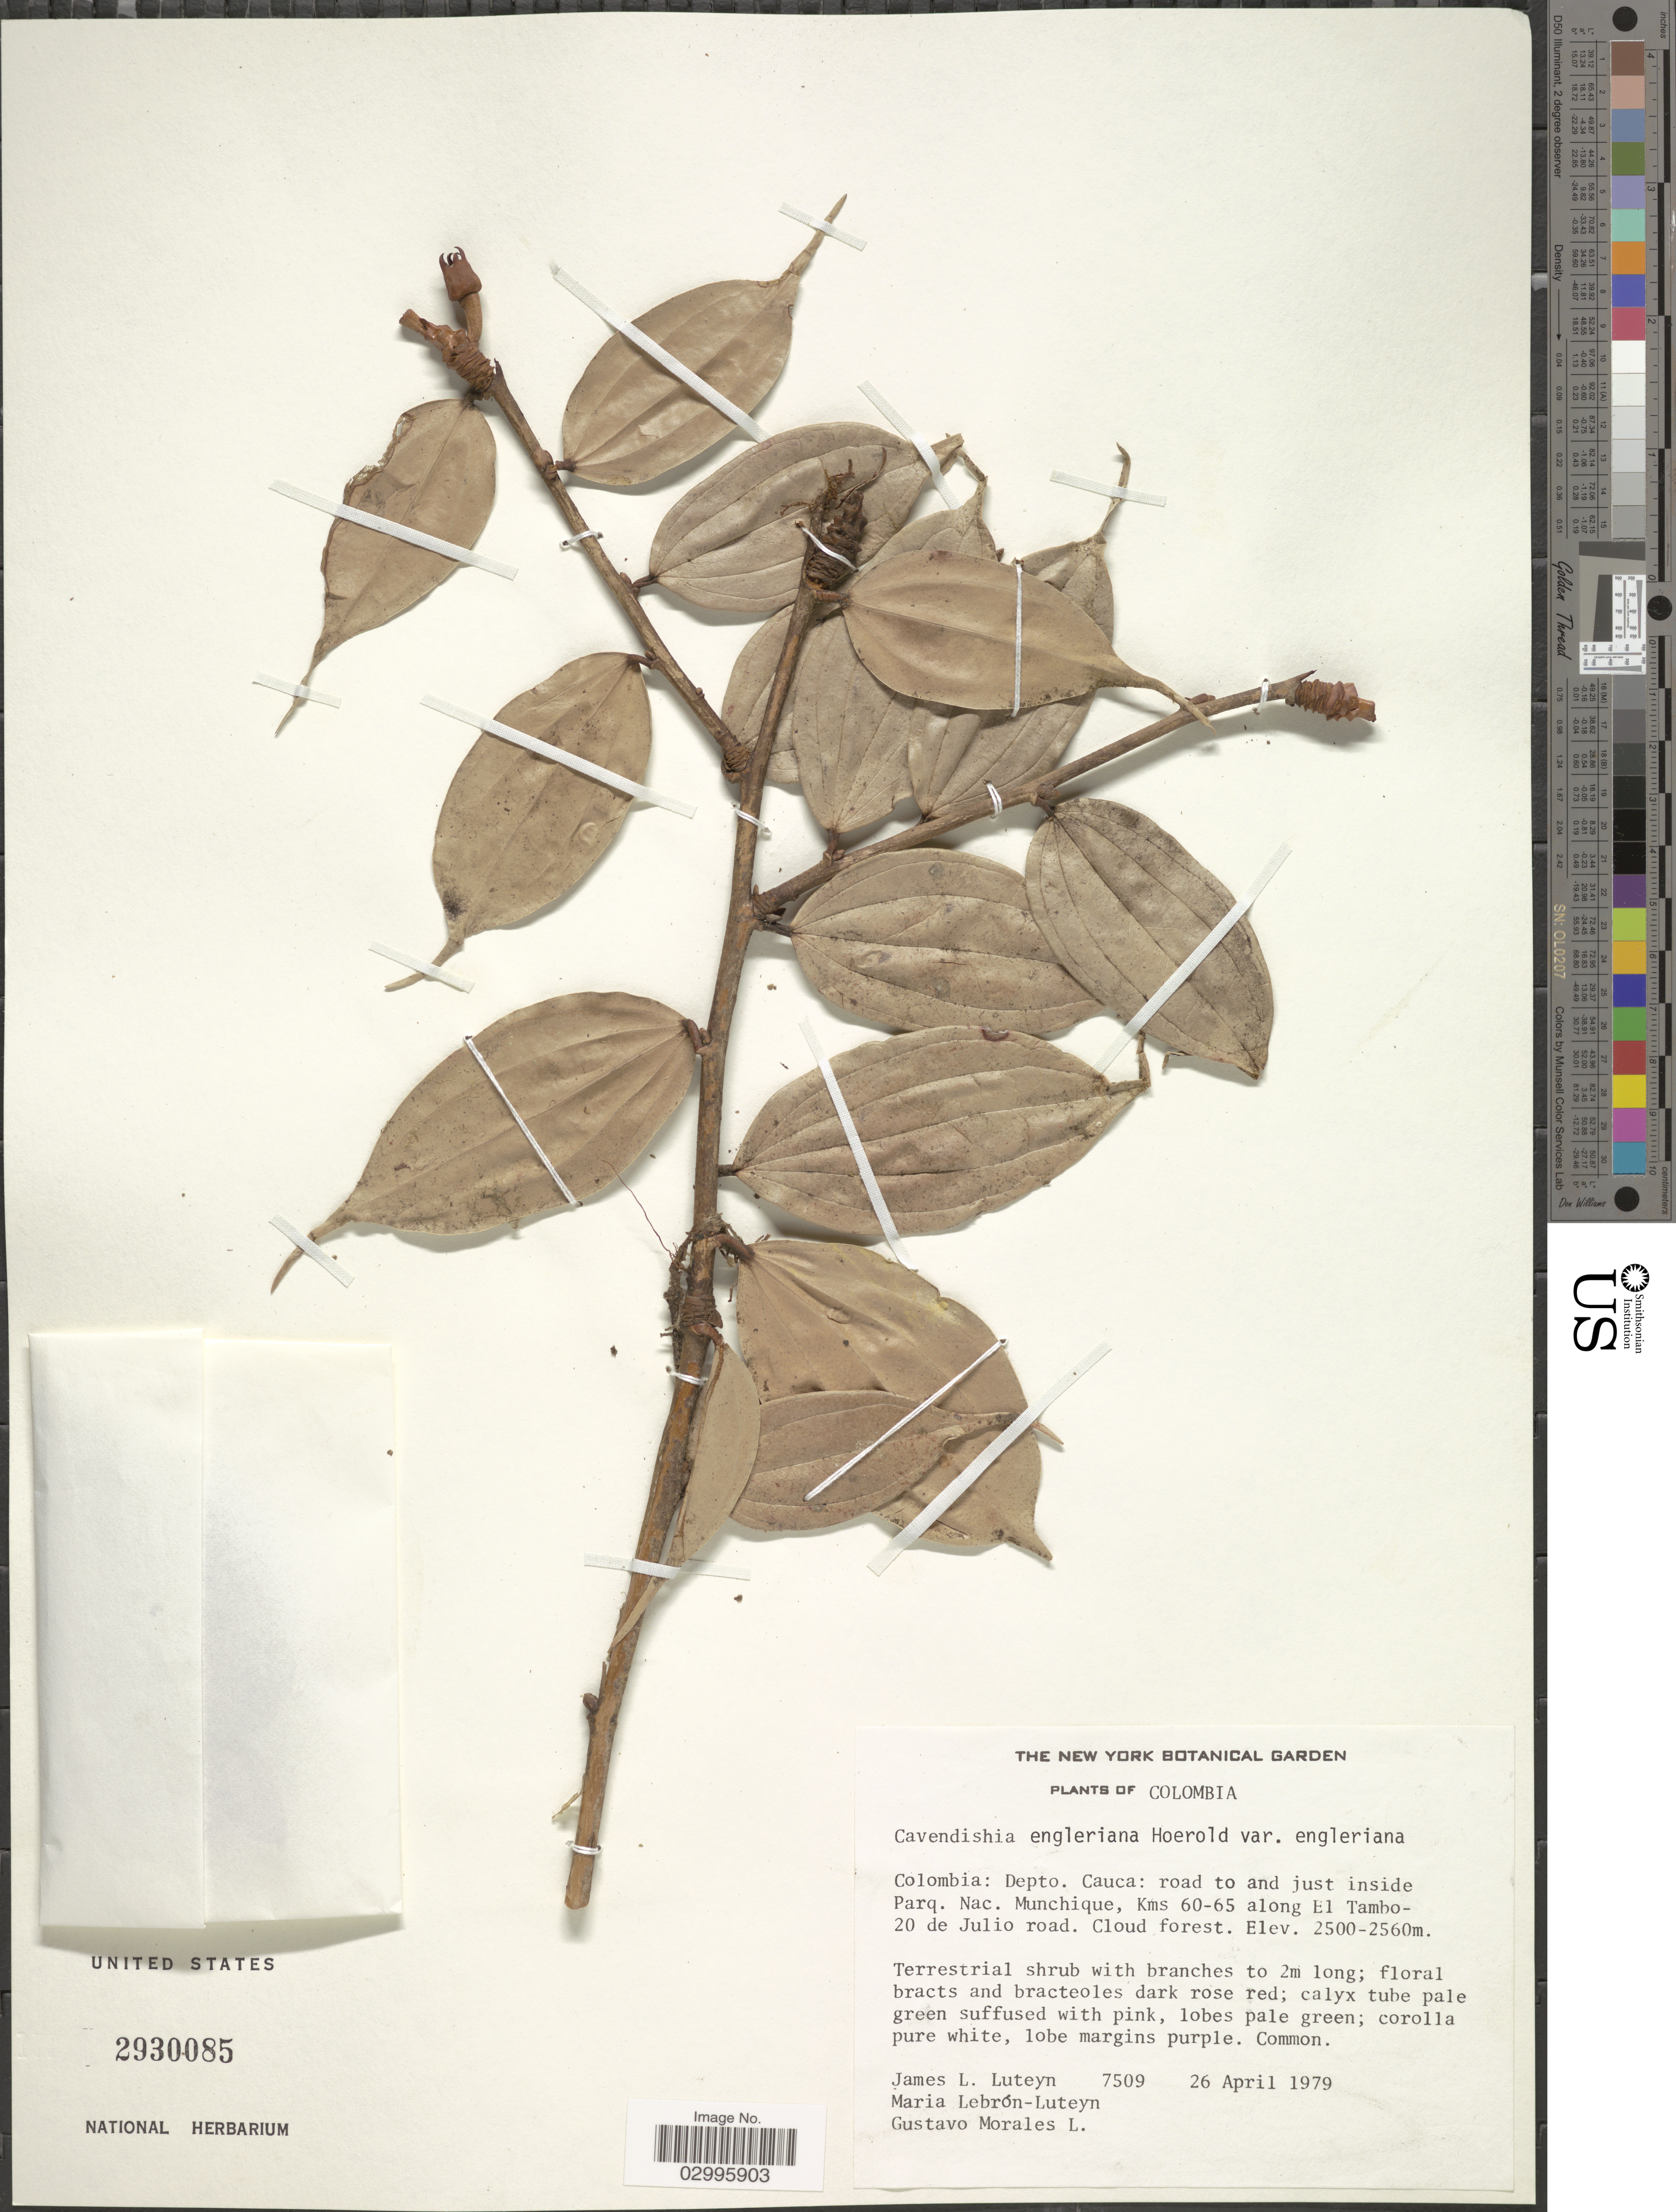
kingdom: Plantae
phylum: Tracheophyta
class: Magnoliopsida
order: Ericales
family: Ericaceae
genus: Cavendishia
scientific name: Cavendishia engleriana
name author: Hoerold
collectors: J. Luteyn, M. L. Lebrón-Luteyn & G. Morales L.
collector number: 7509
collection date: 1979-04-26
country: Colombia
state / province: Cauca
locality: Depto. Cauca: road to and just inside Parq. Nac. Munchique, Kms. 60-65 along El Tambo 20 de Julio road.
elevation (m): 2500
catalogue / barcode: US 2930085